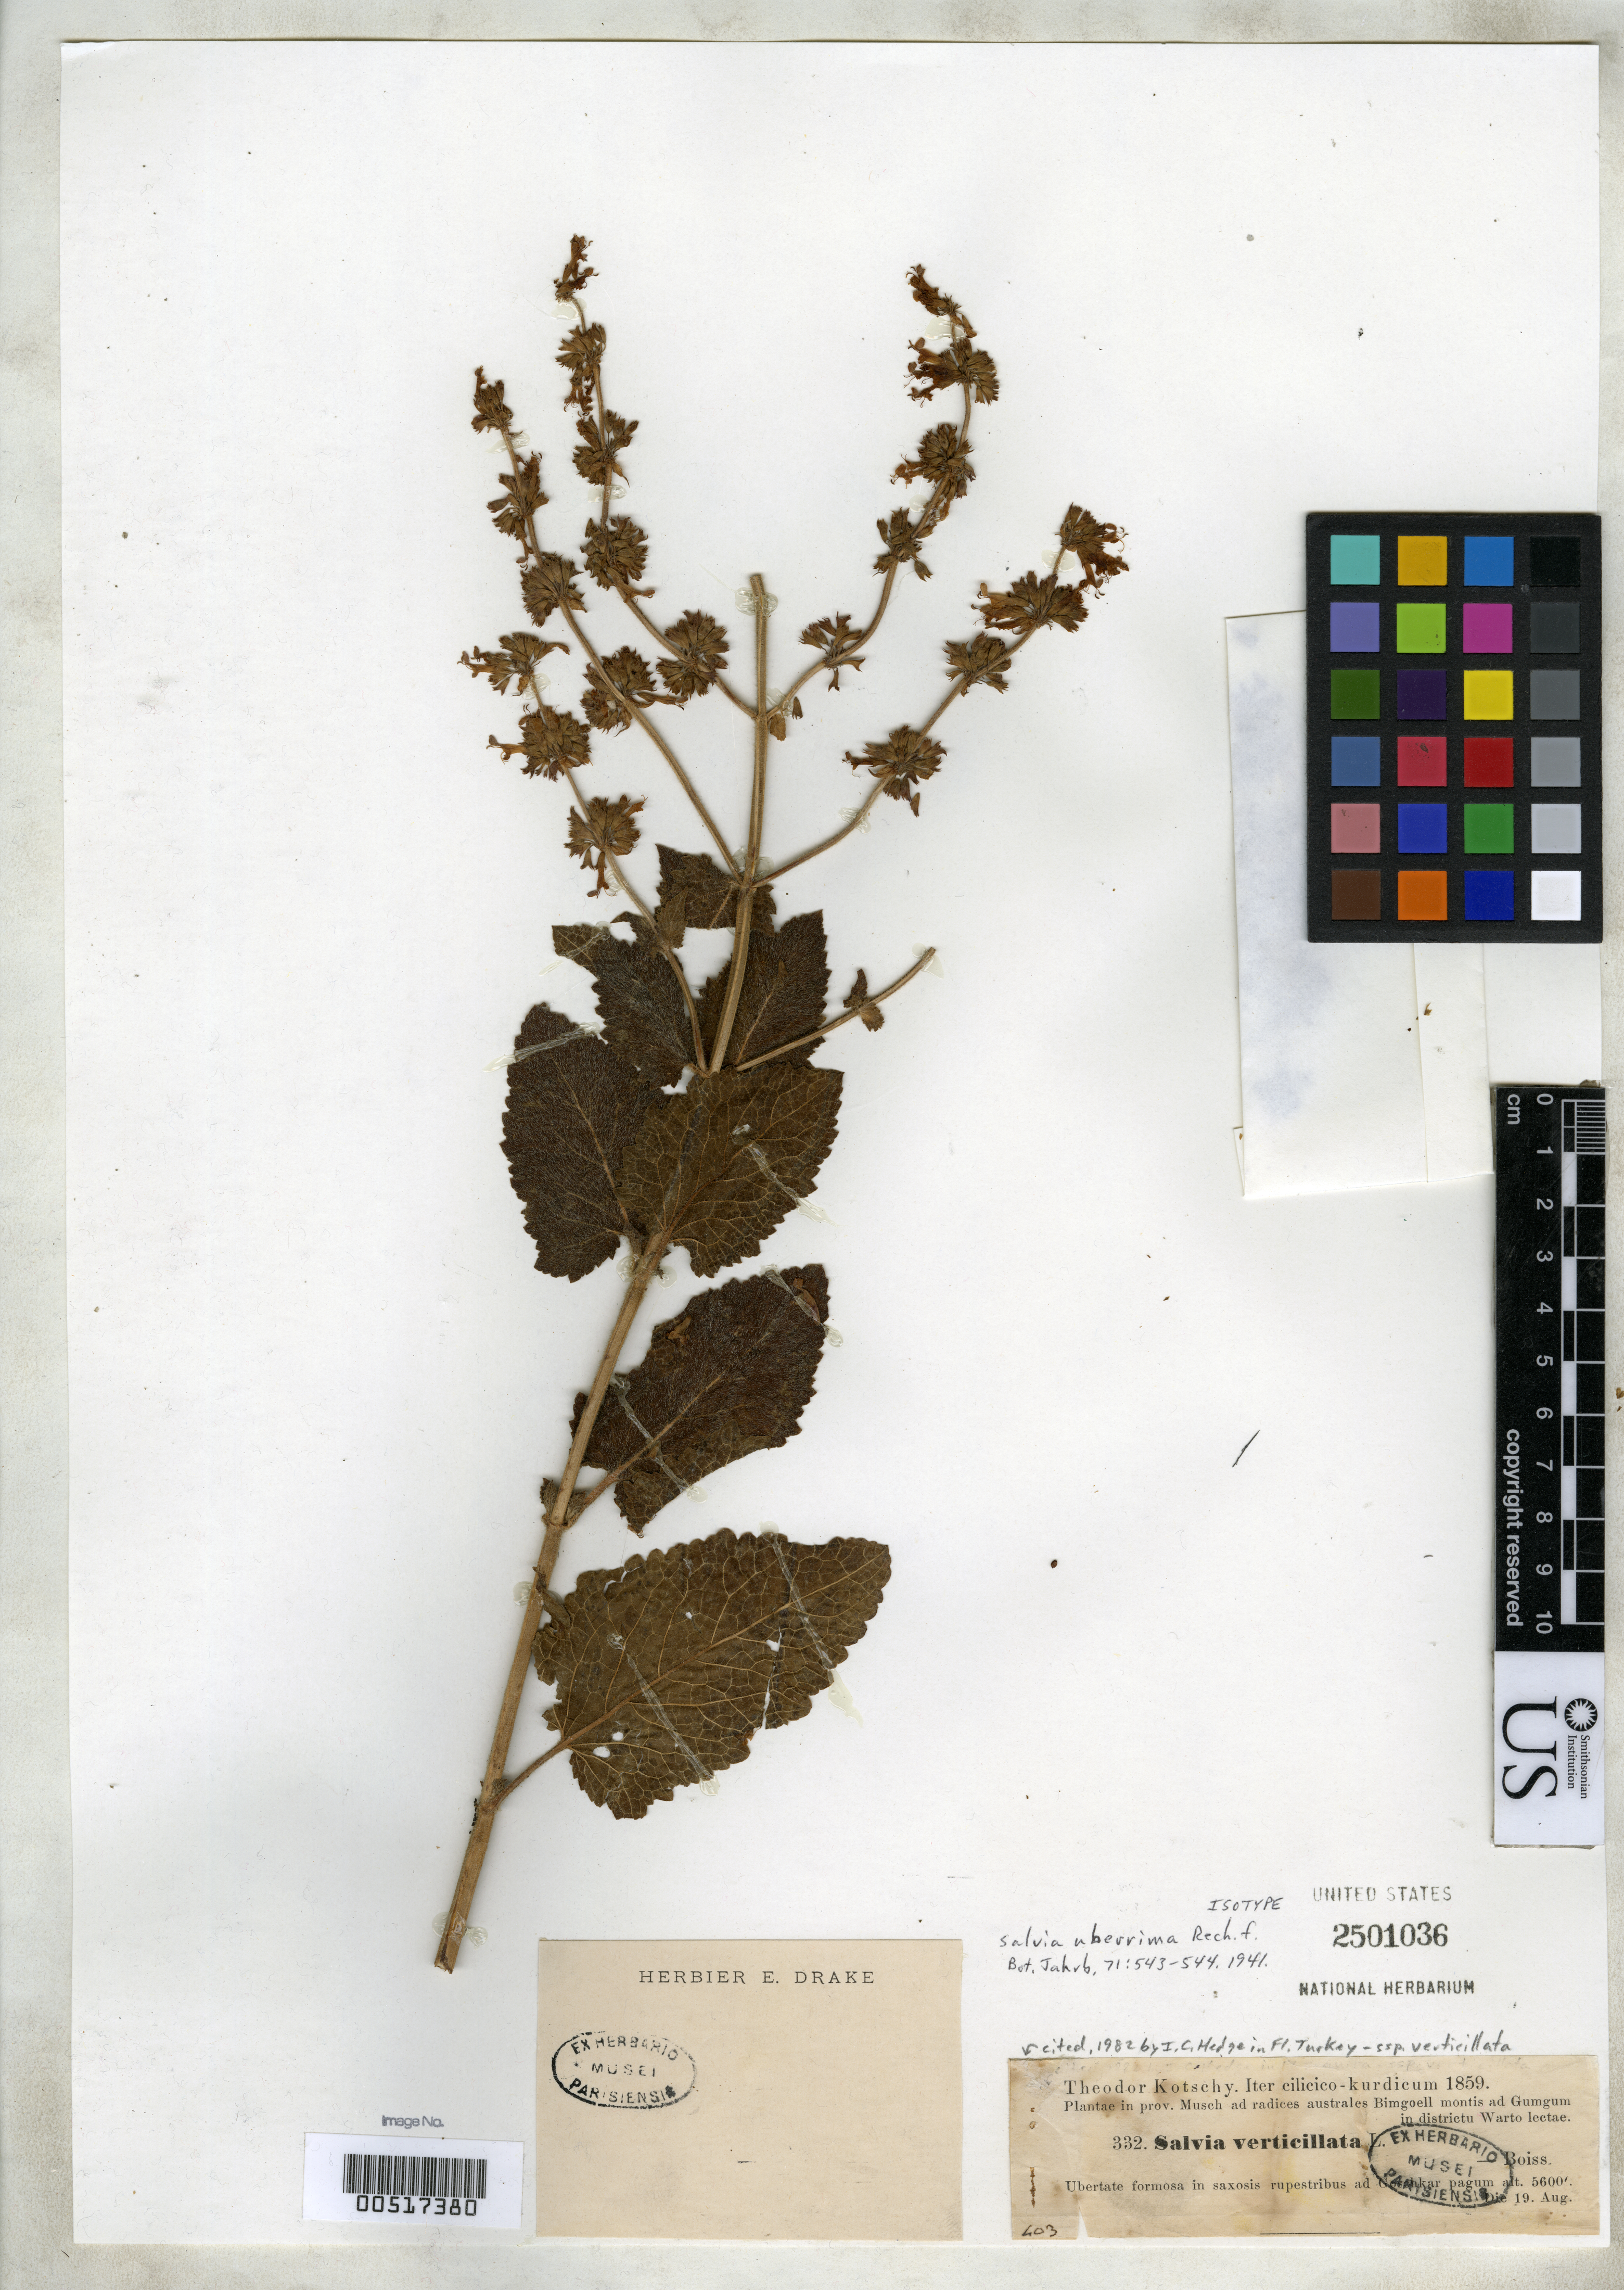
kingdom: Plantae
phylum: Tracheophyta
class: Magnoliopsida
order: Lamiales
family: Lamiaceae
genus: Salvia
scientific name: Salvia uberrima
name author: Rech. f.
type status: Isotype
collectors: K. G. Kotschy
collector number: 332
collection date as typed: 19 Aug 1859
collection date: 1859-08-19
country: Turkey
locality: Prov. Musch ad Radices Australes Bimgoell montis ad Gumgumin districtu Warto, Ubertate.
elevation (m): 1707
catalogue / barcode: US 2501036